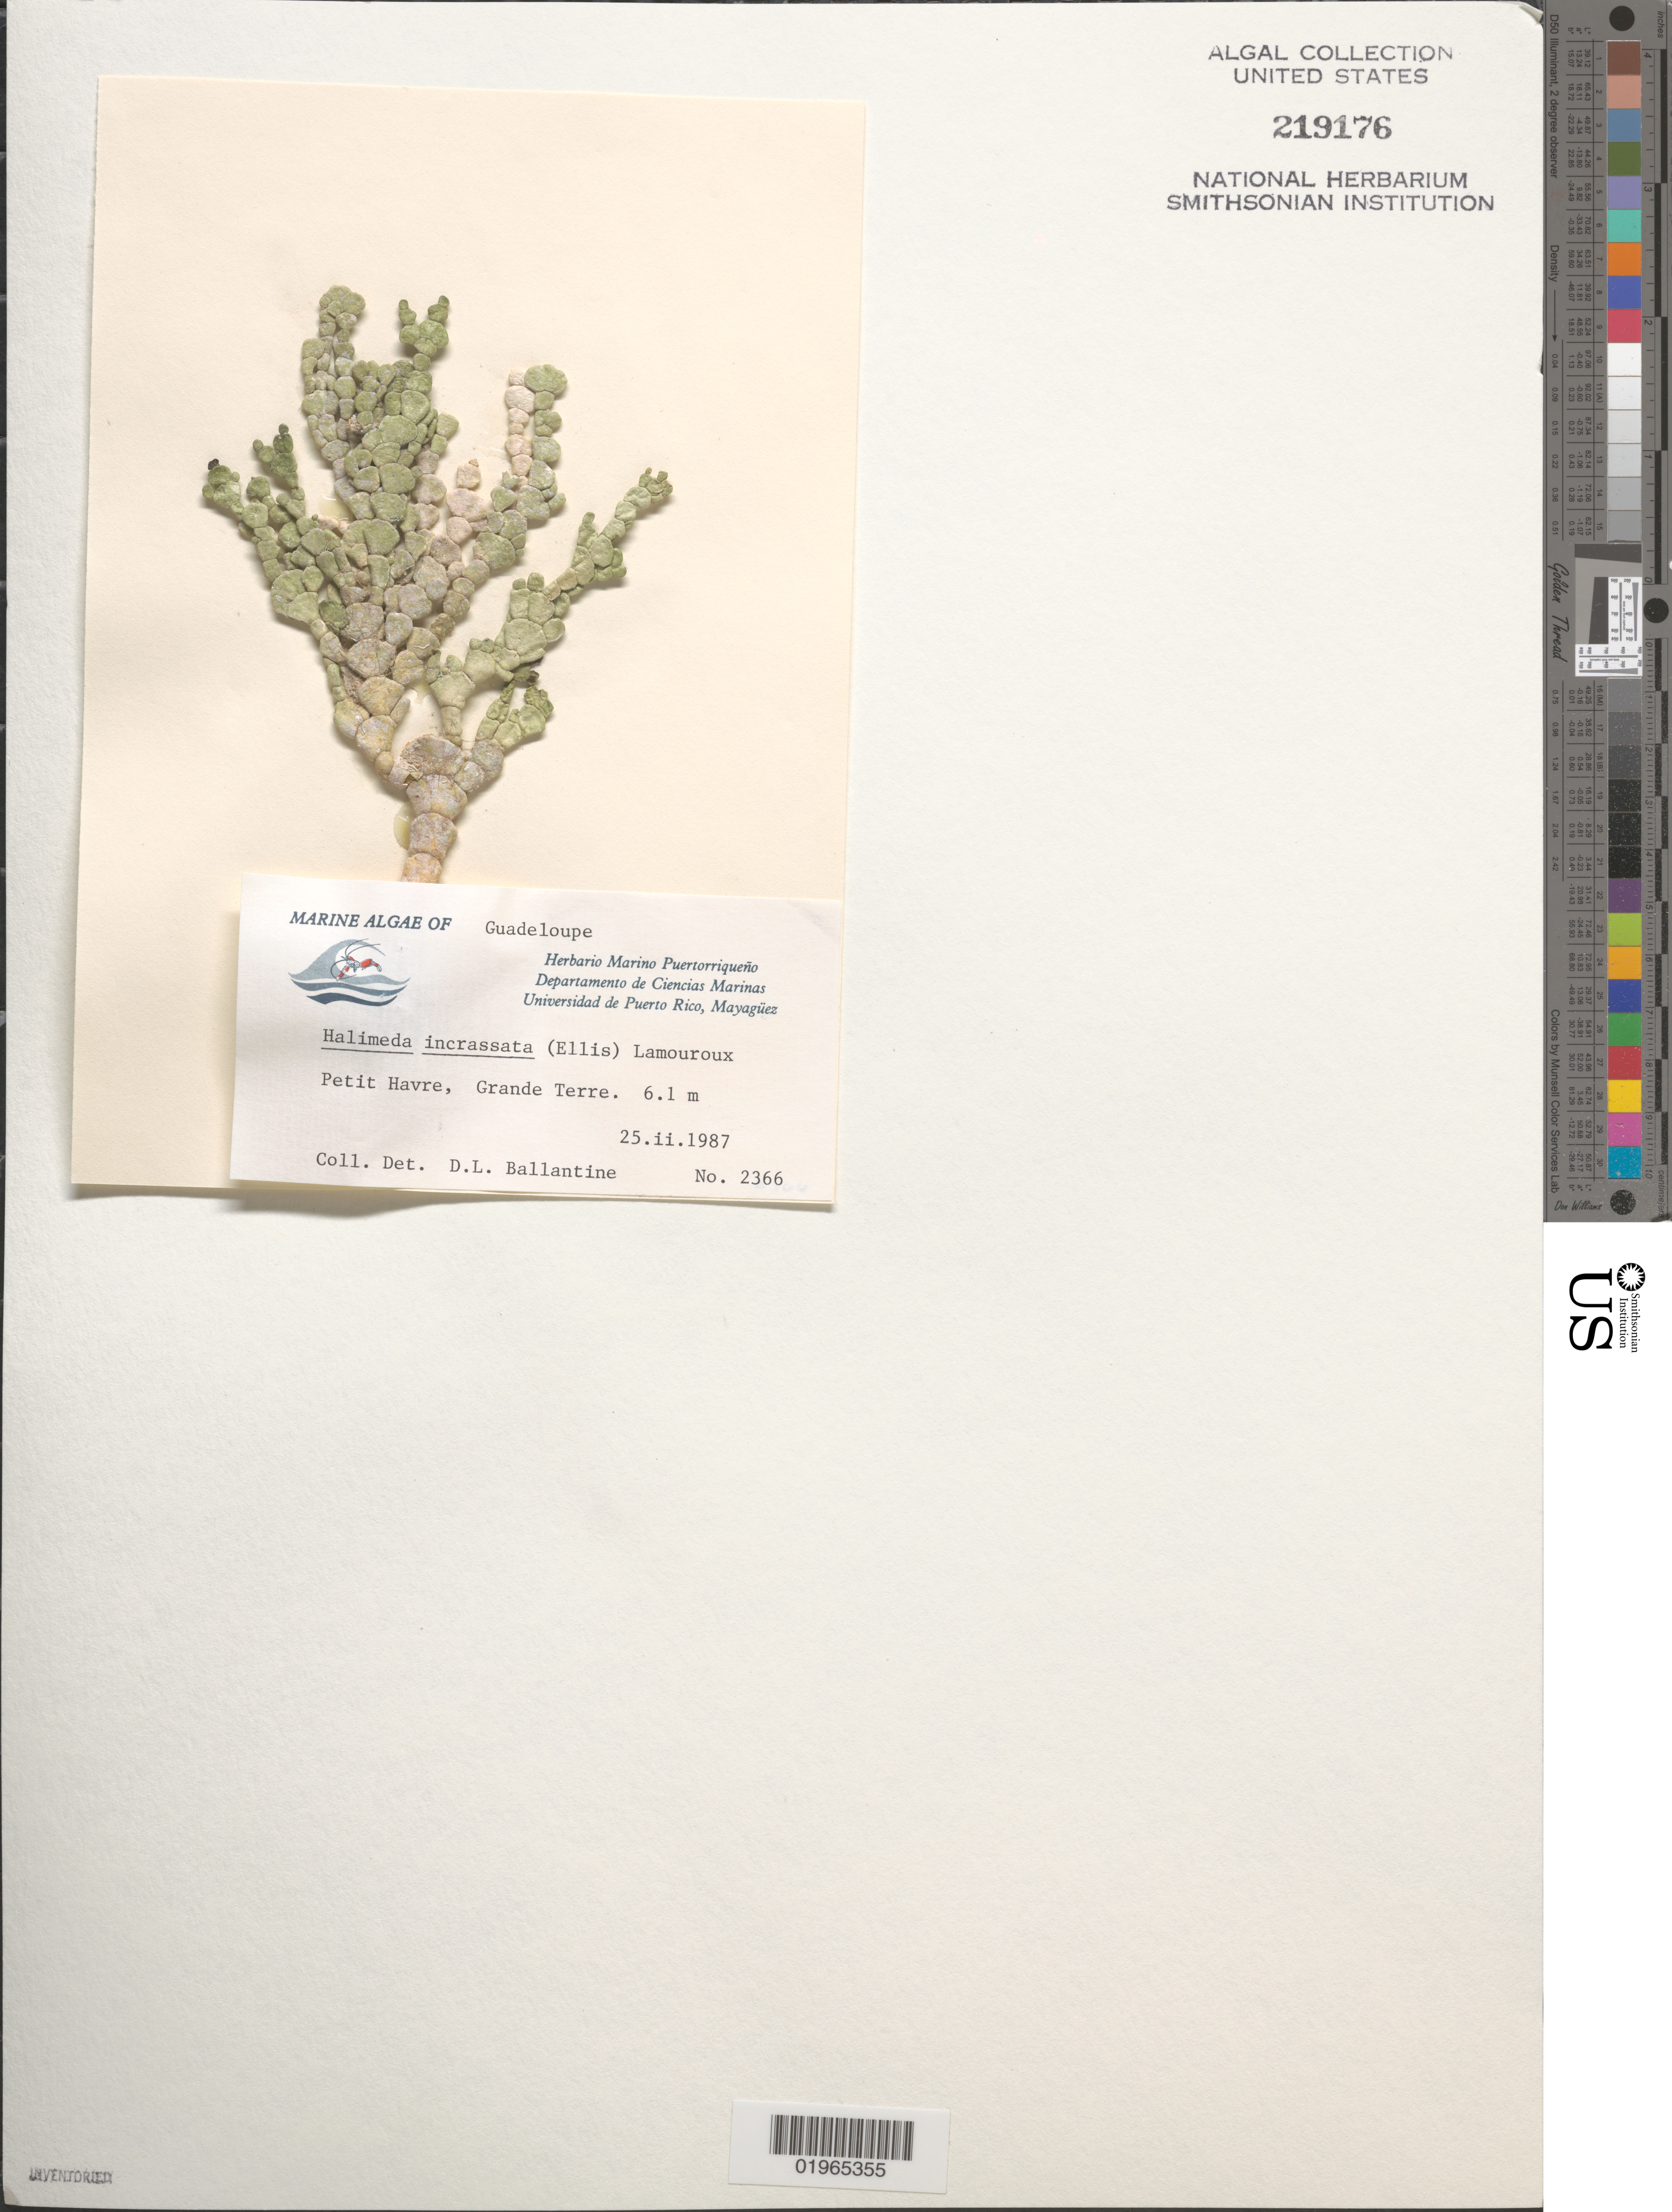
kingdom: Plantae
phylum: Chlorophyta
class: Ulvophyceae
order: Bryopsidales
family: Halimedaceae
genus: Halimeda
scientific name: Halimeda incrassata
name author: (J. Ellis) J.V.Lamouroux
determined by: Ballantine, D. L.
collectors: D.L. Ballantine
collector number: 2366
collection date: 1987-02-25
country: Guadeloupe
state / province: Grande Terre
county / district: Petit Havre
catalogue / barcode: US 219176